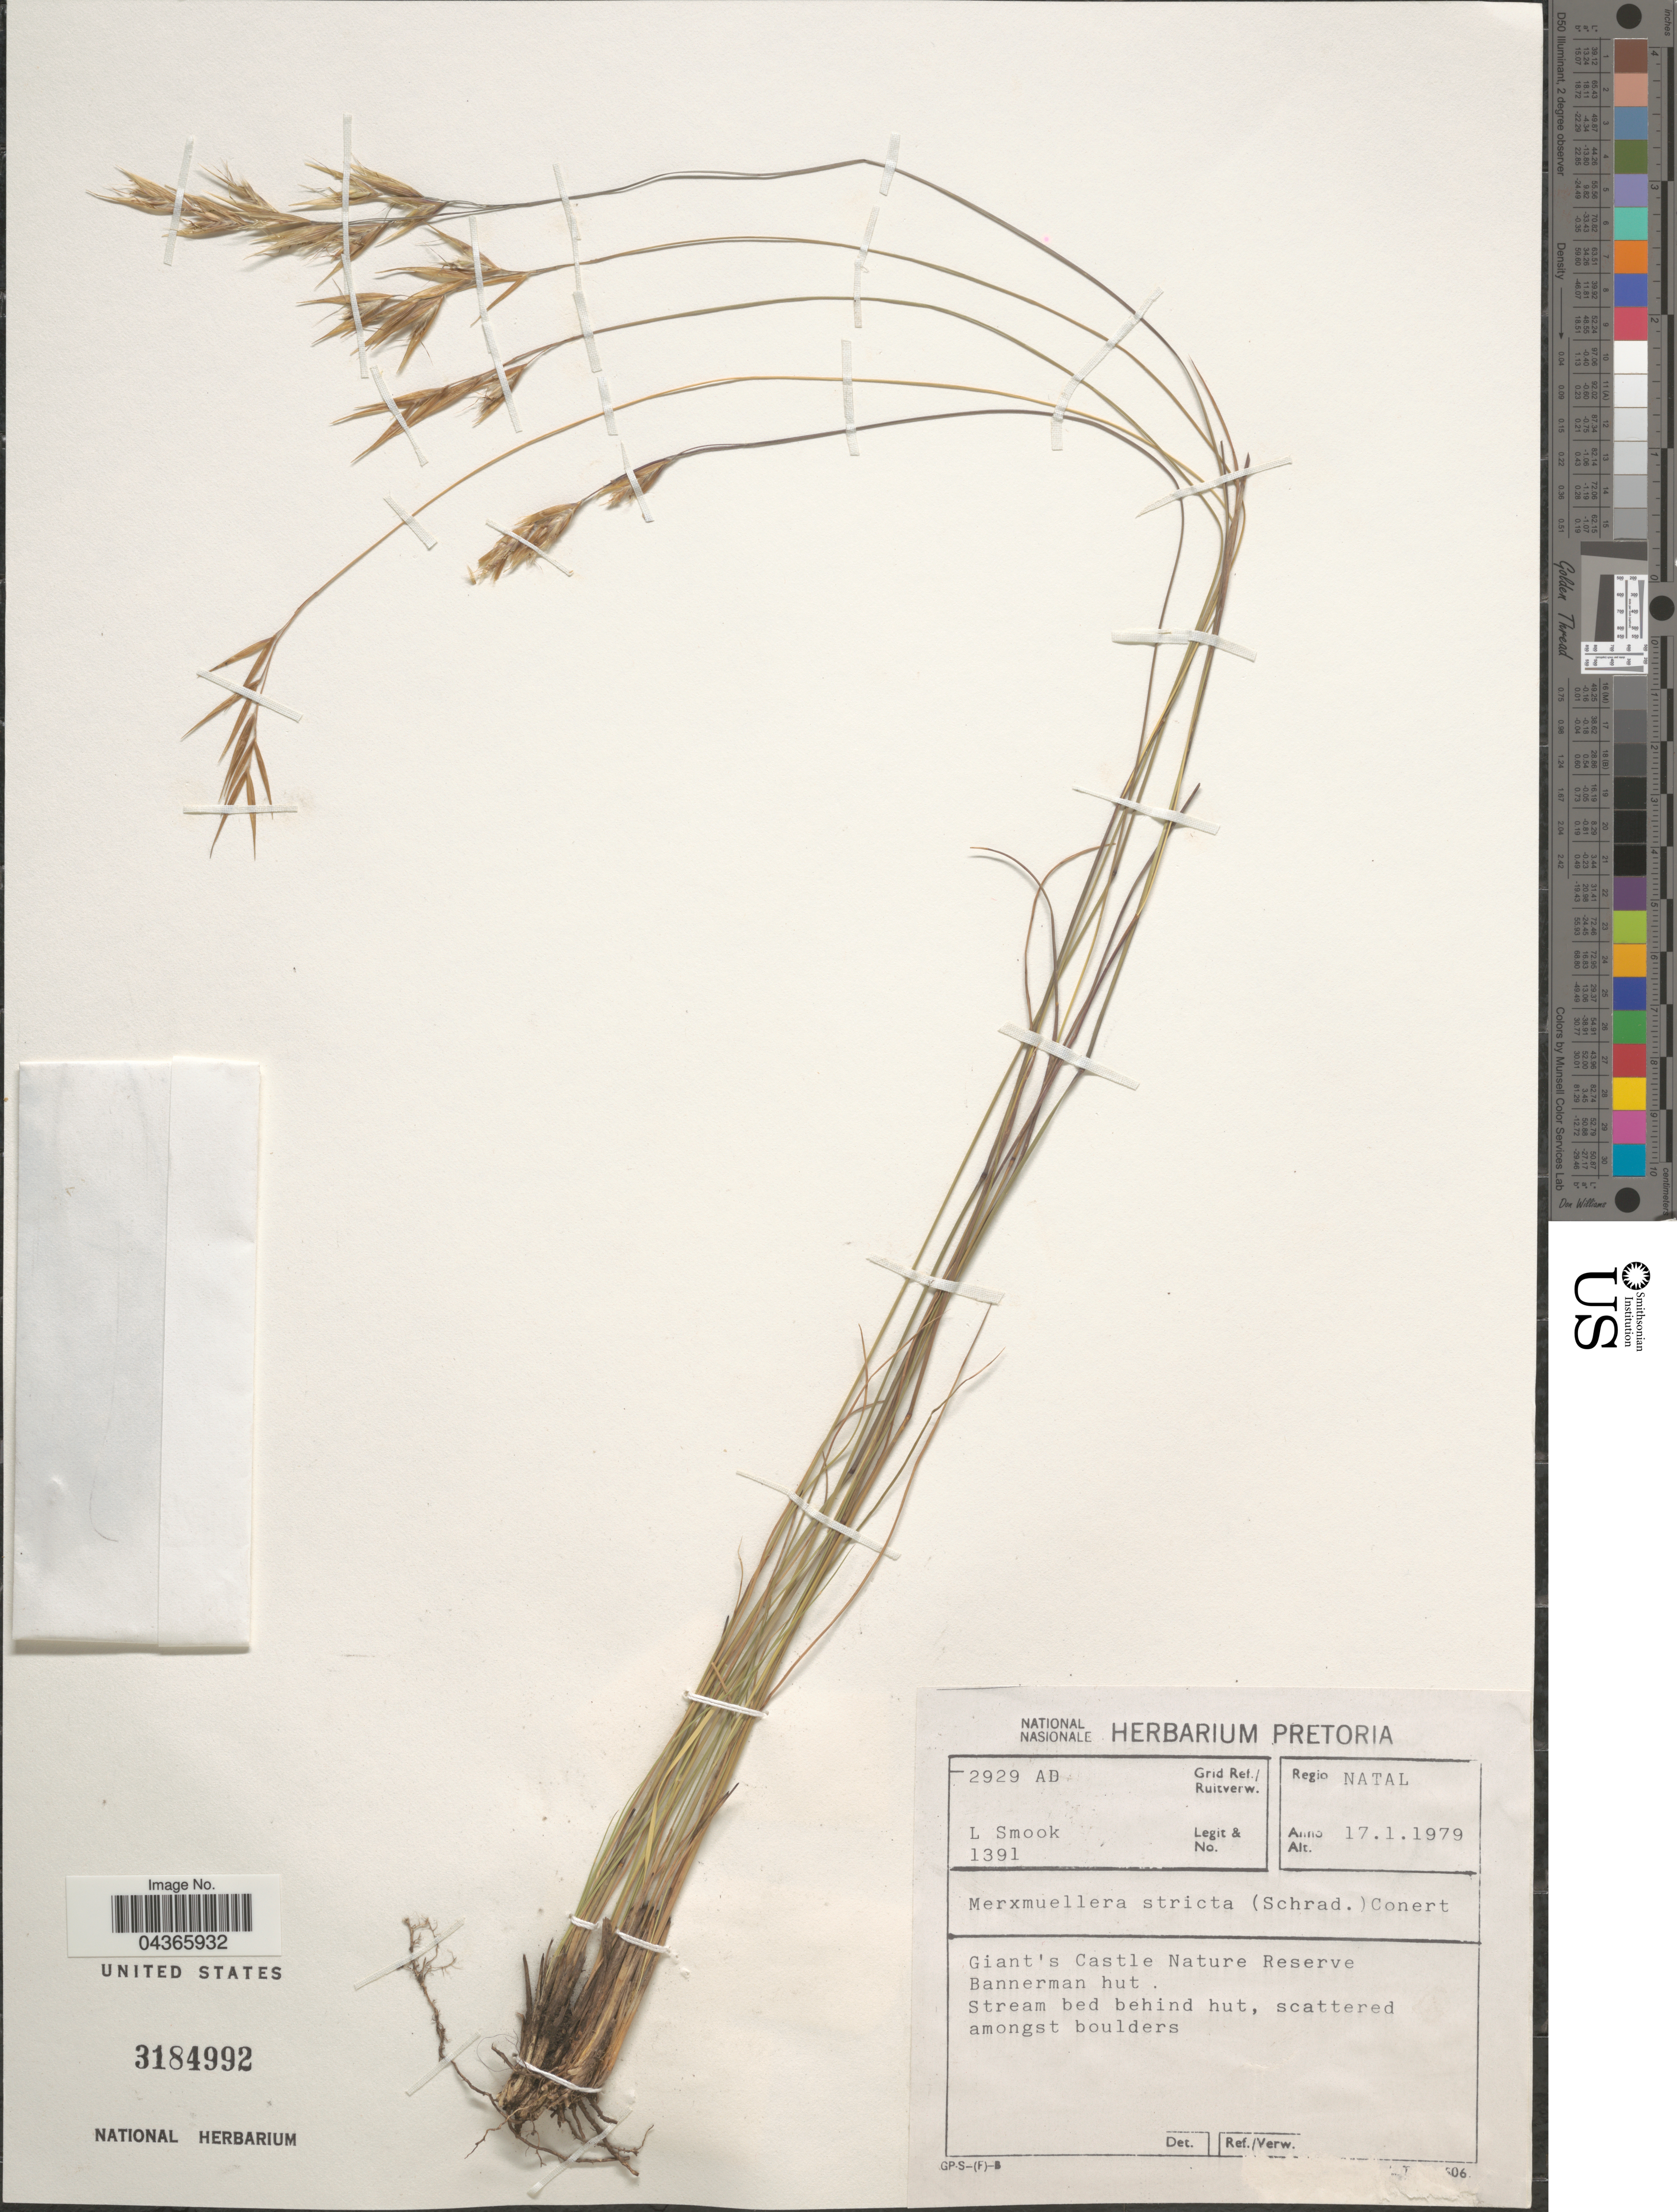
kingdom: Plantae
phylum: Tracheophyta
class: Liliopsida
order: Poales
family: Poaceae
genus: Tenaxia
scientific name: Tenaxia stricta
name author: (Schrad.) N.P. Barker & H.P. Linder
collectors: L. Smook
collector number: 1391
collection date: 1979-01-17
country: South Africa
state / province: KwaZulu-Natal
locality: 2929 AD Grid Ref./ Ruitverw. Regio Natal. Giant's Castle Nature Reserve. Bannerman's hut.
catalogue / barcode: US 3184992